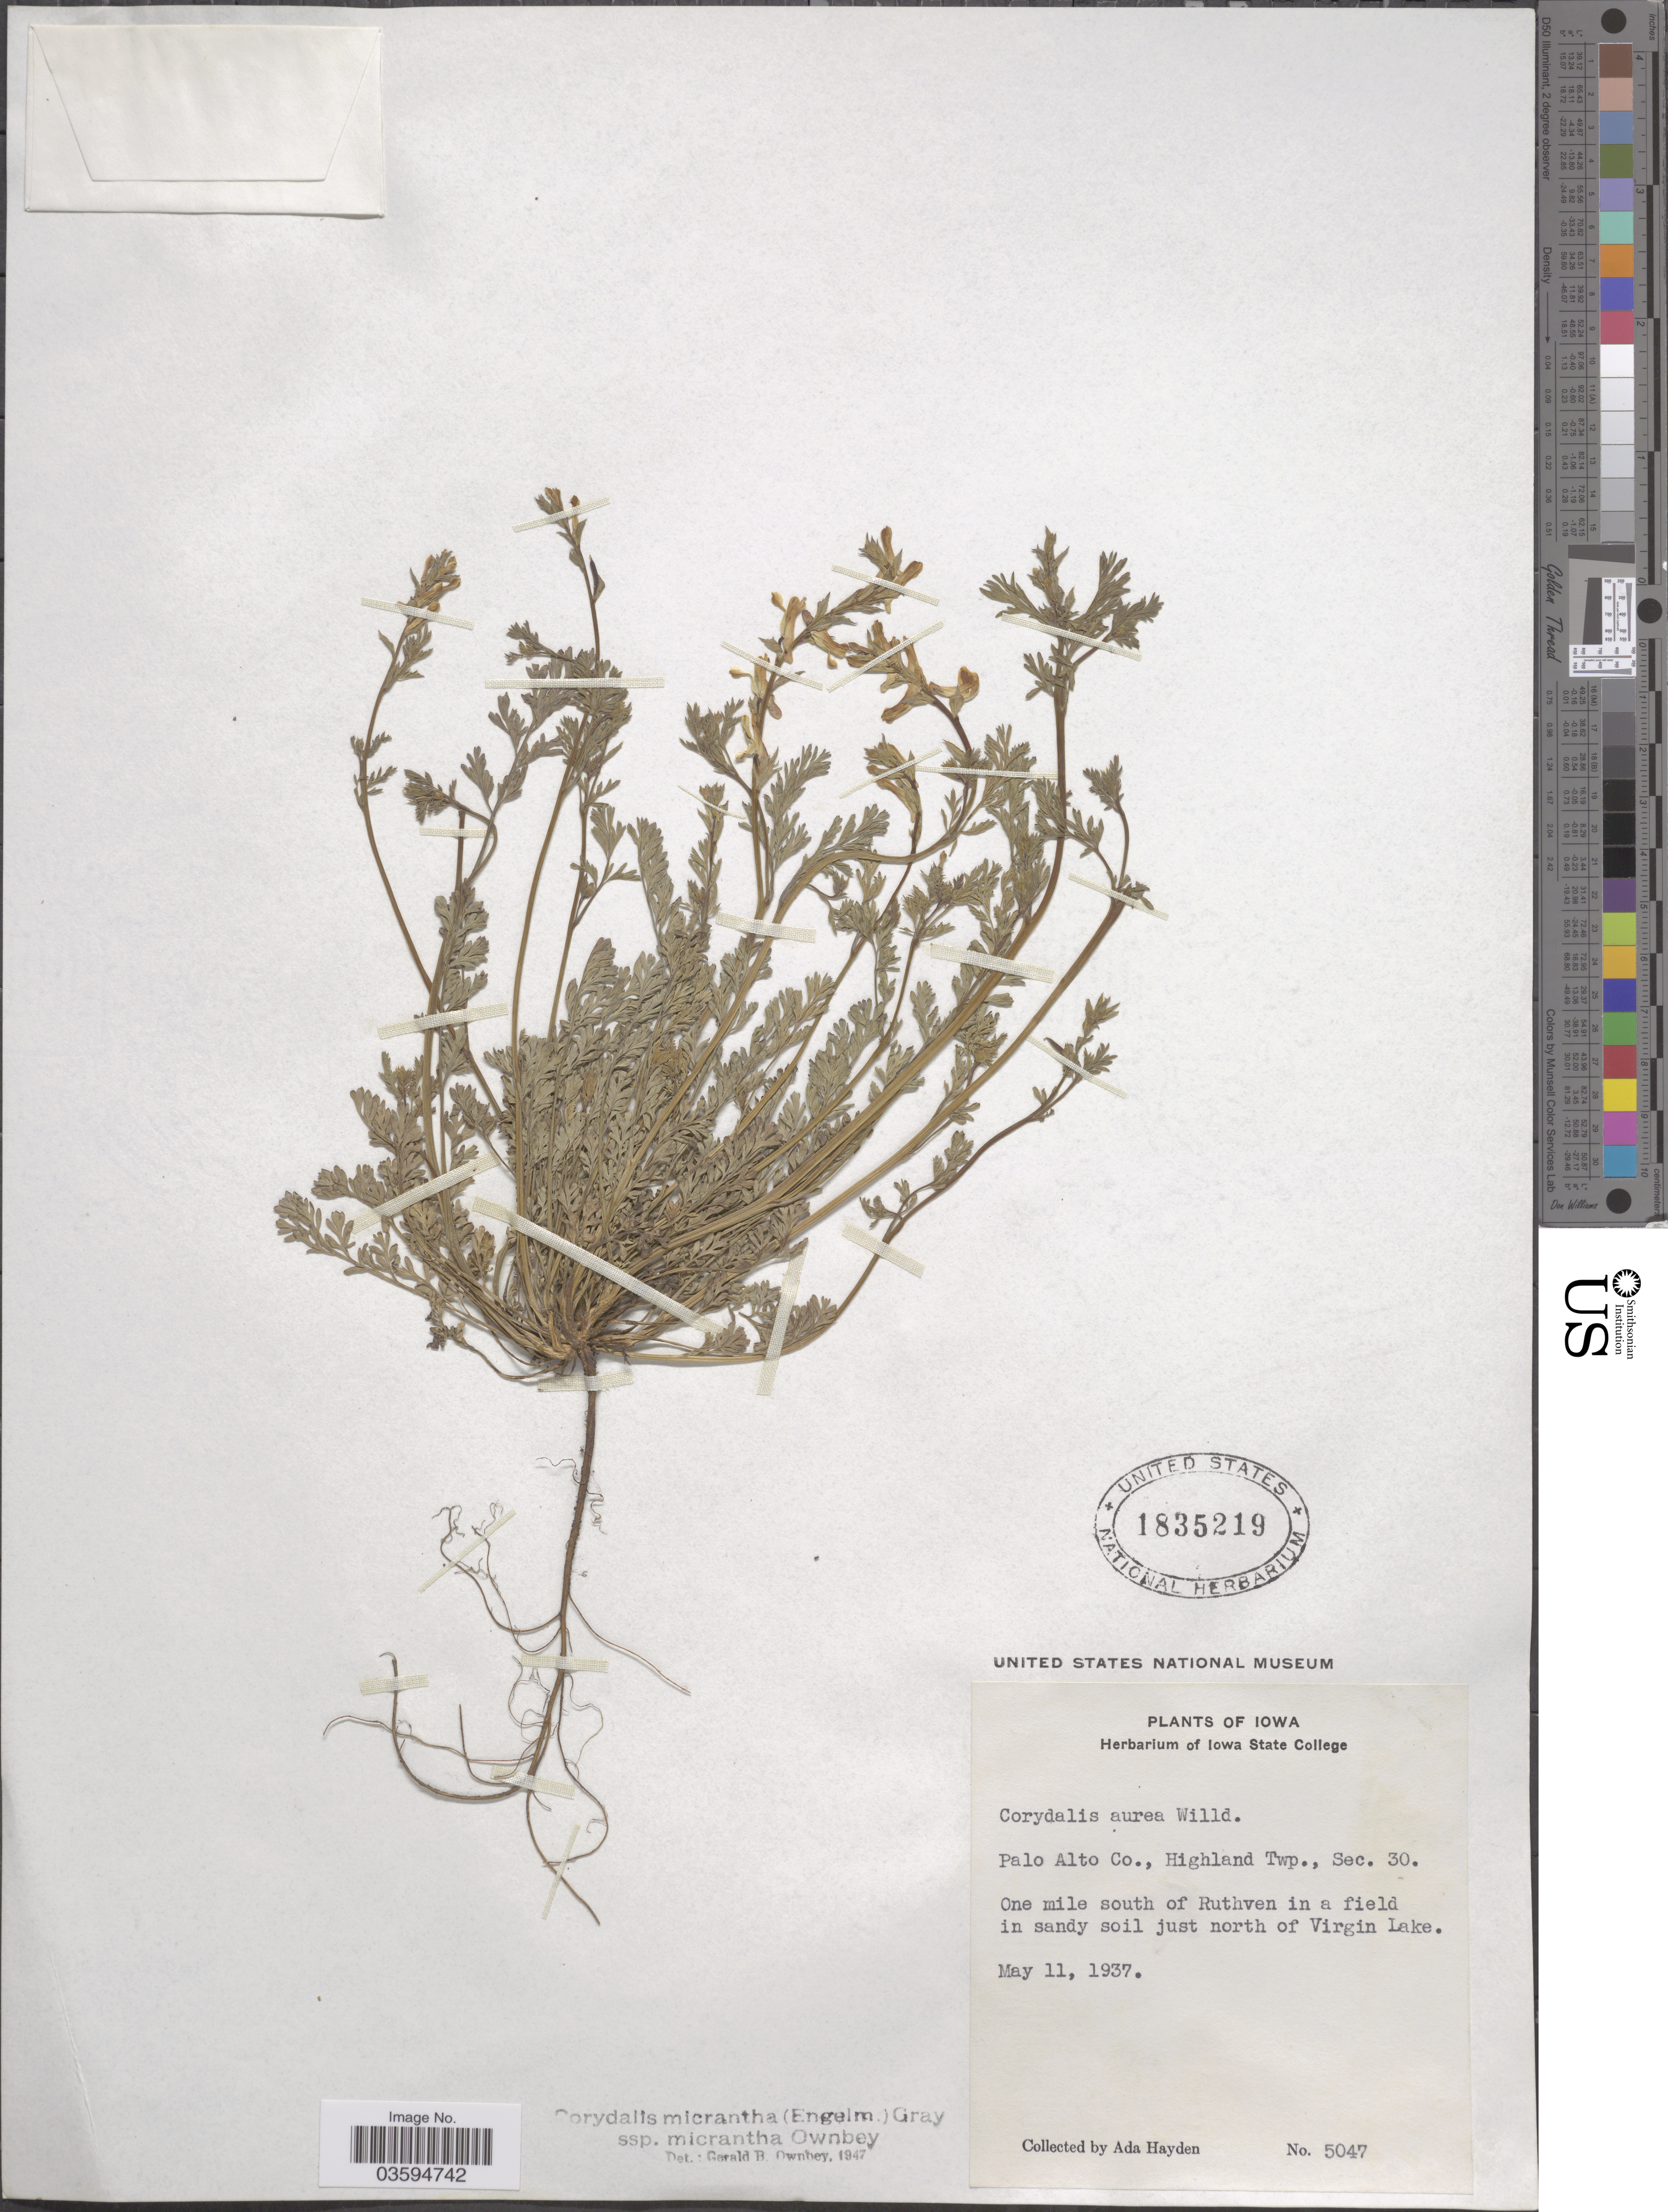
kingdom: Plantae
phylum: Tracheophyta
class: Magnoliopsida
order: Ranunculales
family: Papaveraceae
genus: Corydalis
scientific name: Corydalis micrantha subsp. micrantha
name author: (Engelm. & A. Gray) A. Gray & J.M. Coult.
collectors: Ada Hayden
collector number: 5047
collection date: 1937-05-11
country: United States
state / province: Iowa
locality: Palo Alto Co., Highland Twp., Sec. 30. One mile south of Ruthven in a field in sandy soil just north of Virgin Lake.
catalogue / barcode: US 1835219